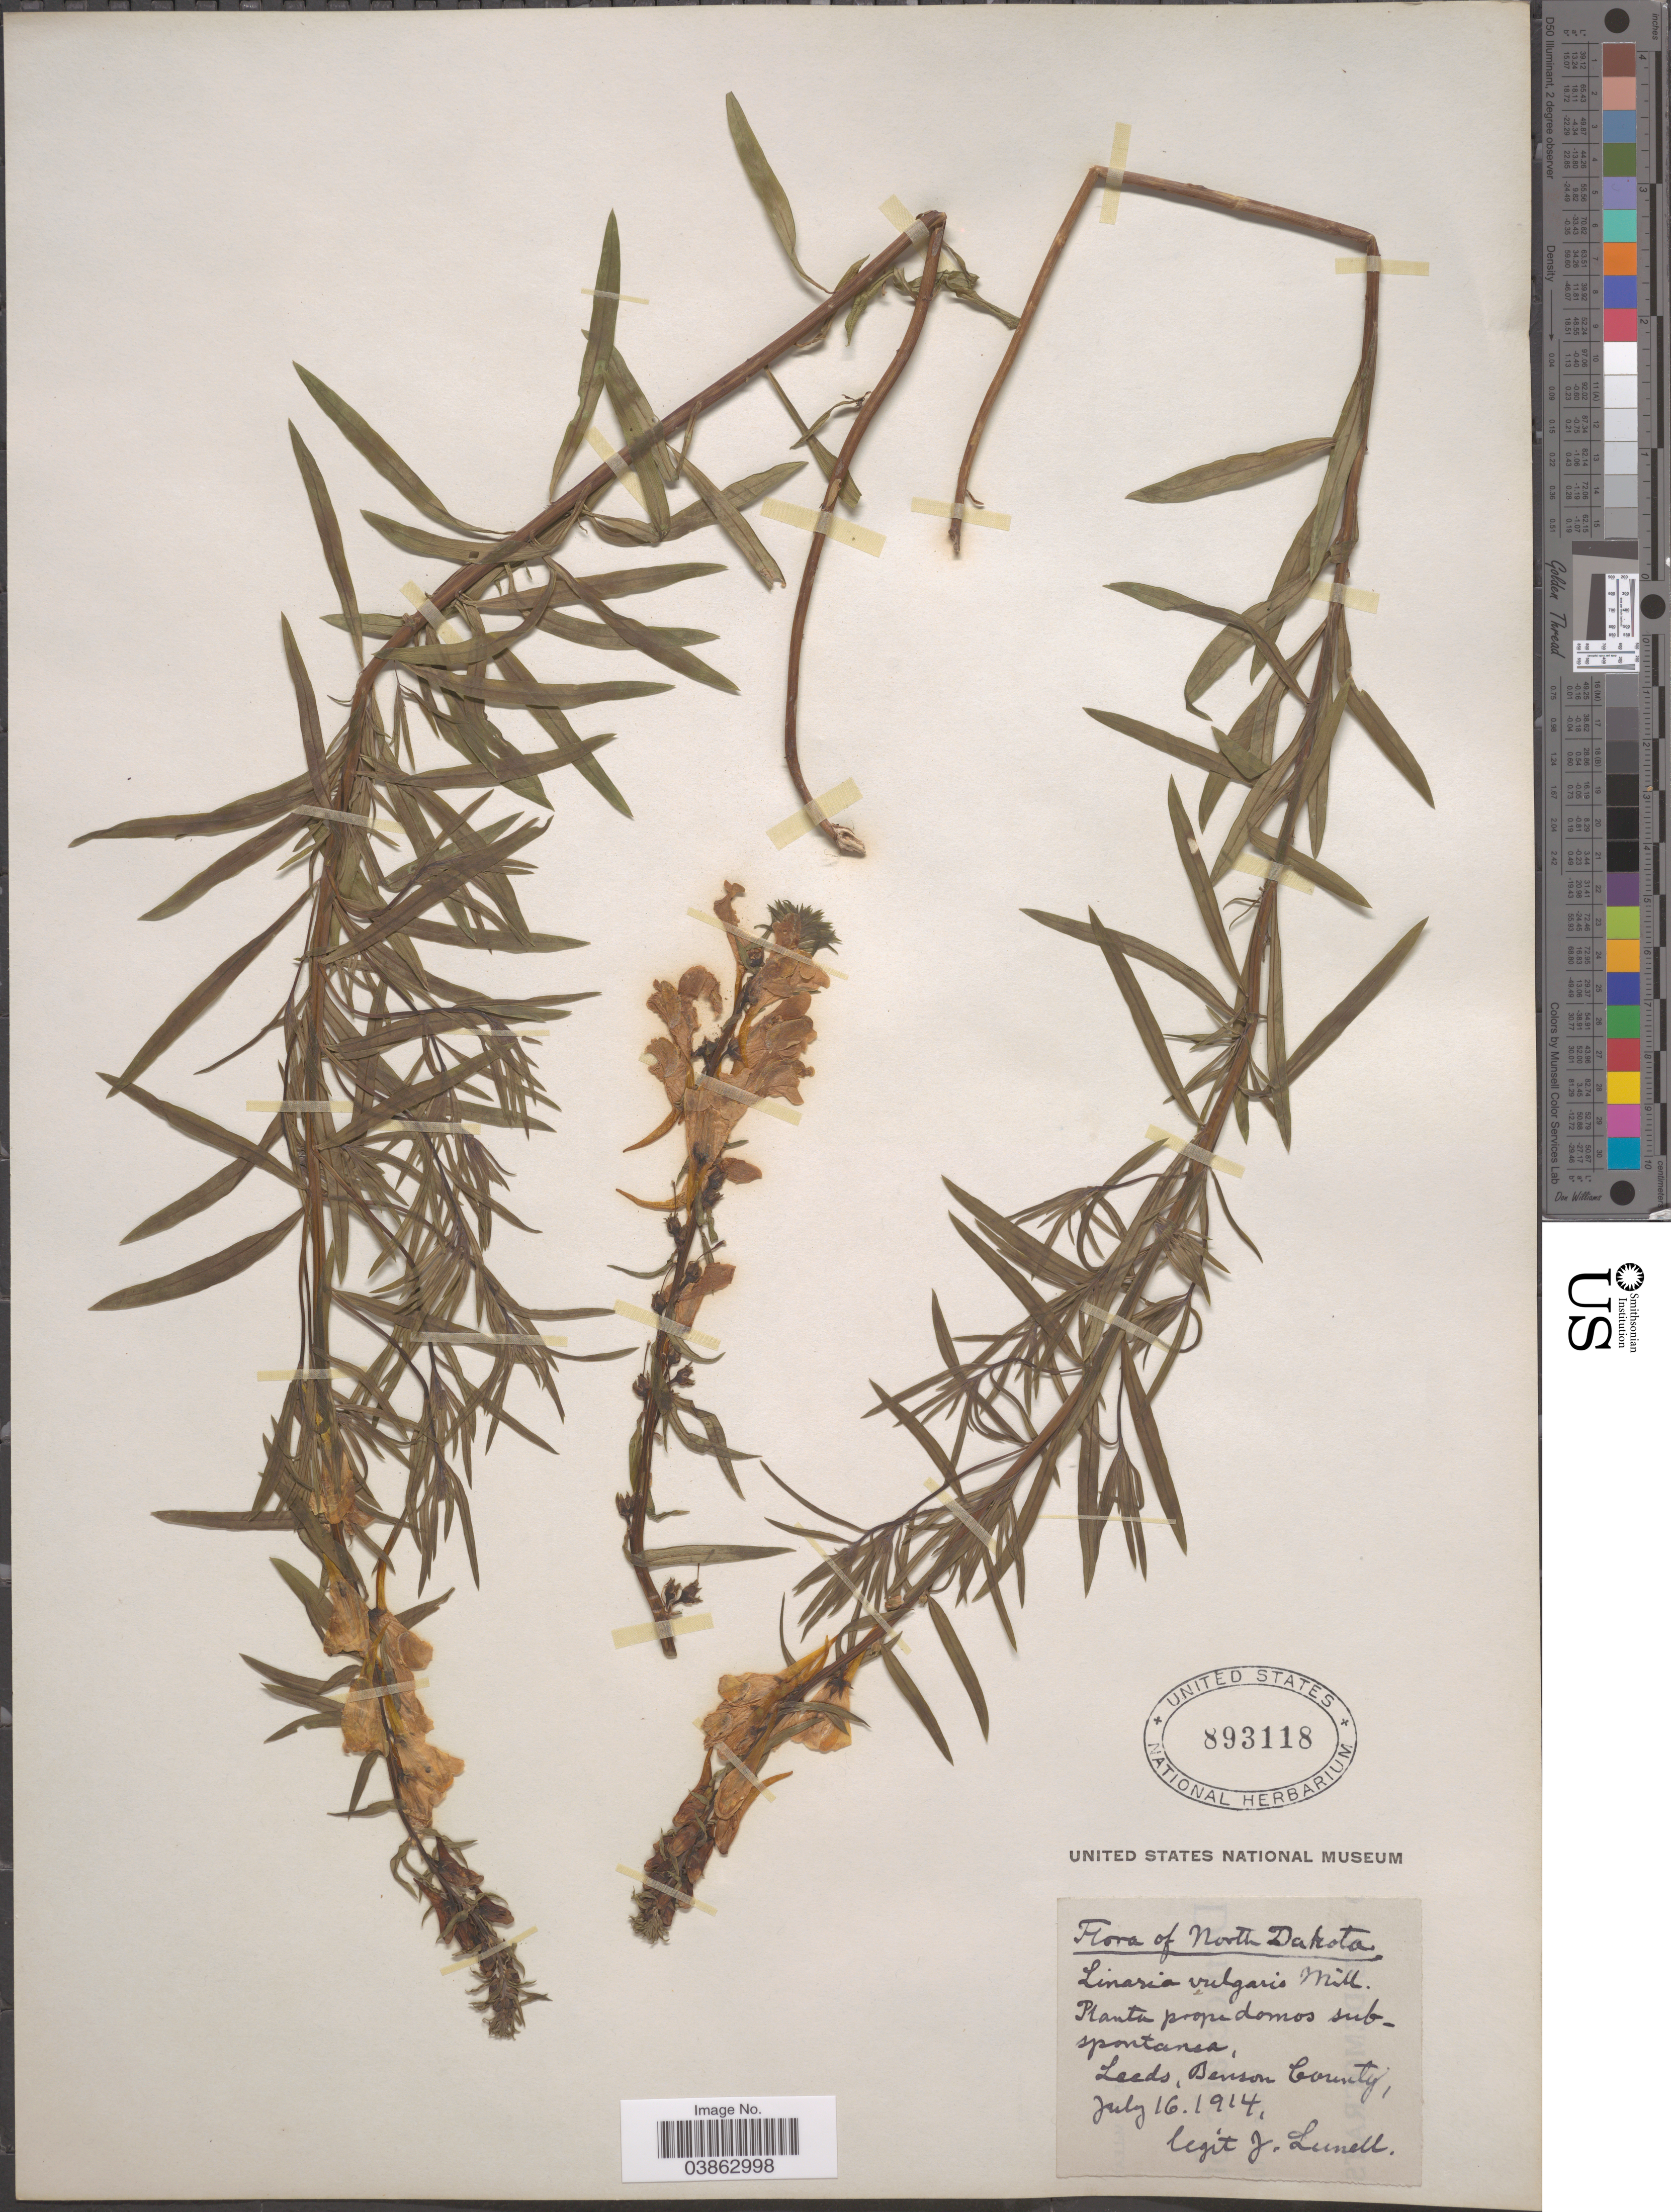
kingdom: Plantae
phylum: Tracheophyta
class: Magnoliopsida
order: Lamiales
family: Plantaginaceae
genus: Linaria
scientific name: Linaria vulgaris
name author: Mill.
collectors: J. Lunell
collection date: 1914-07-16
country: United States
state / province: North Dakota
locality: Leeds, Benson County.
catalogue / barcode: US 893118